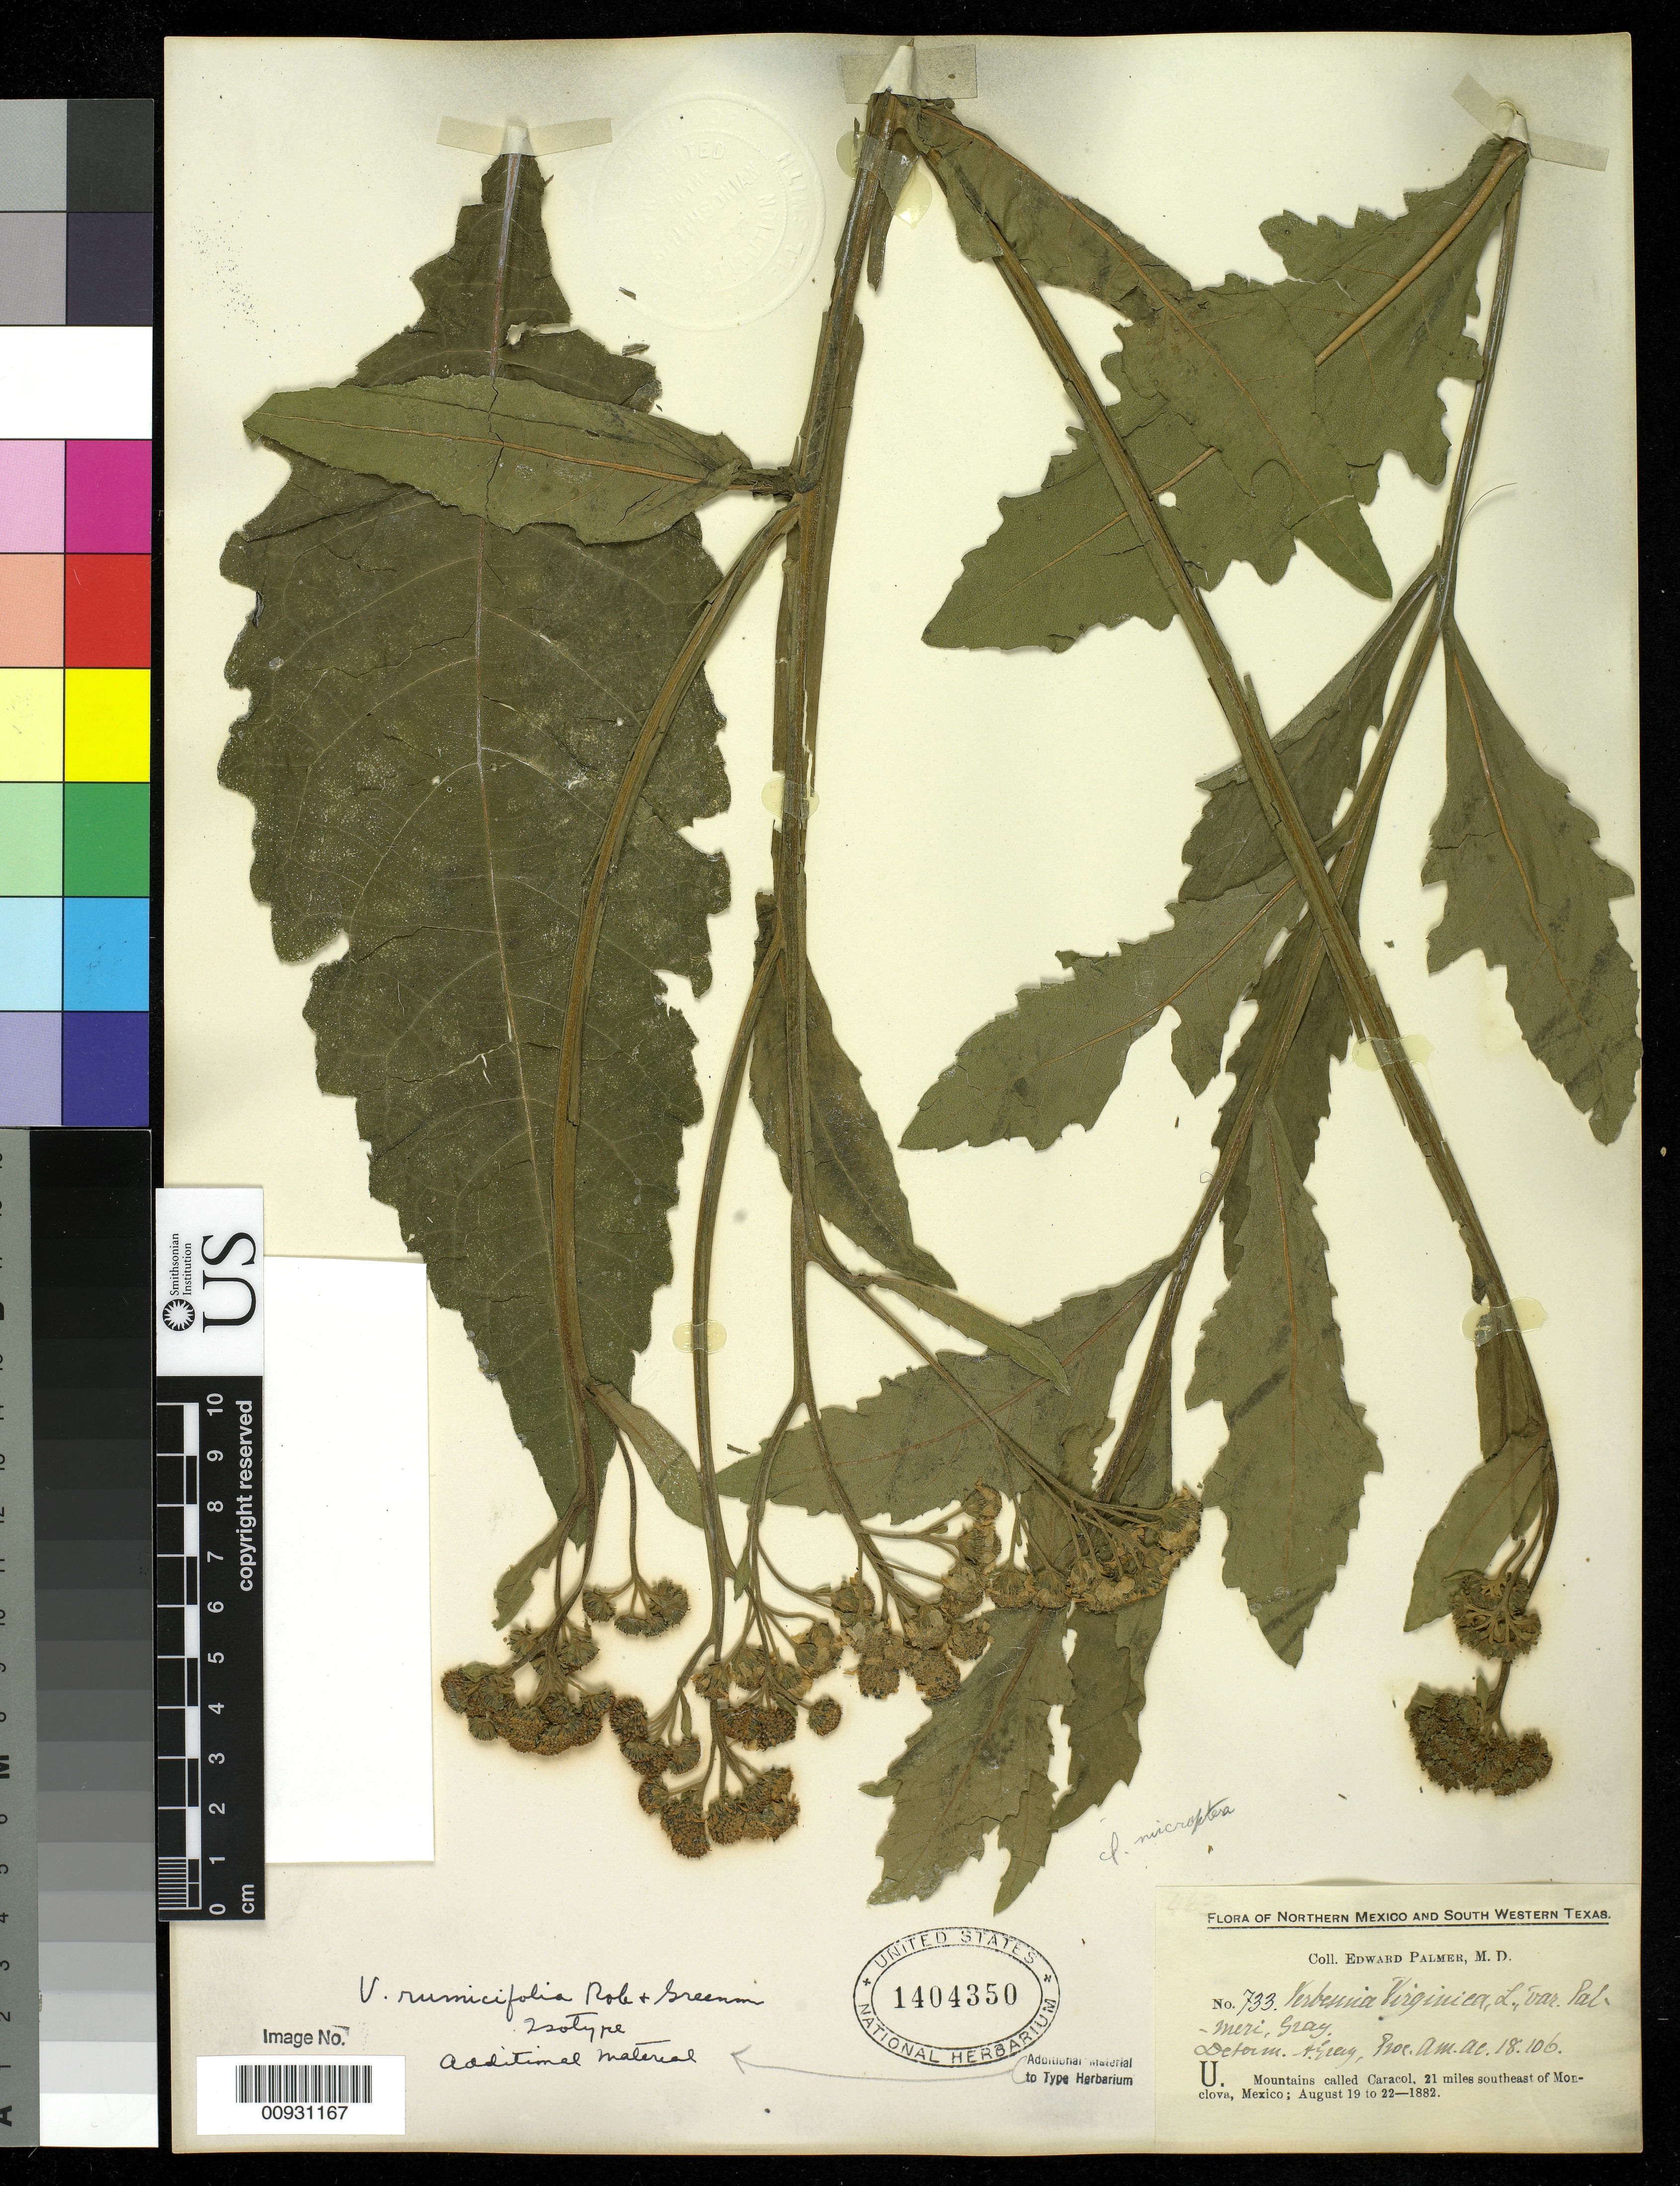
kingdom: Plantae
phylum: Tracheophyta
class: Magnoliopsida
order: Asterales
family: Asteraceae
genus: Verbesina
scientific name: Verbesina rumicifolia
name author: B.L. Rob. & Greenm.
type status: Isotype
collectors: E. Palmer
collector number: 733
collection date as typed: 19 Aug 1882 to 22 Aug 1882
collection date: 1882-08-19/1882-08-22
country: Mexico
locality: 21 Miles southeast of Morclova.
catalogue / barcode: US 1404350